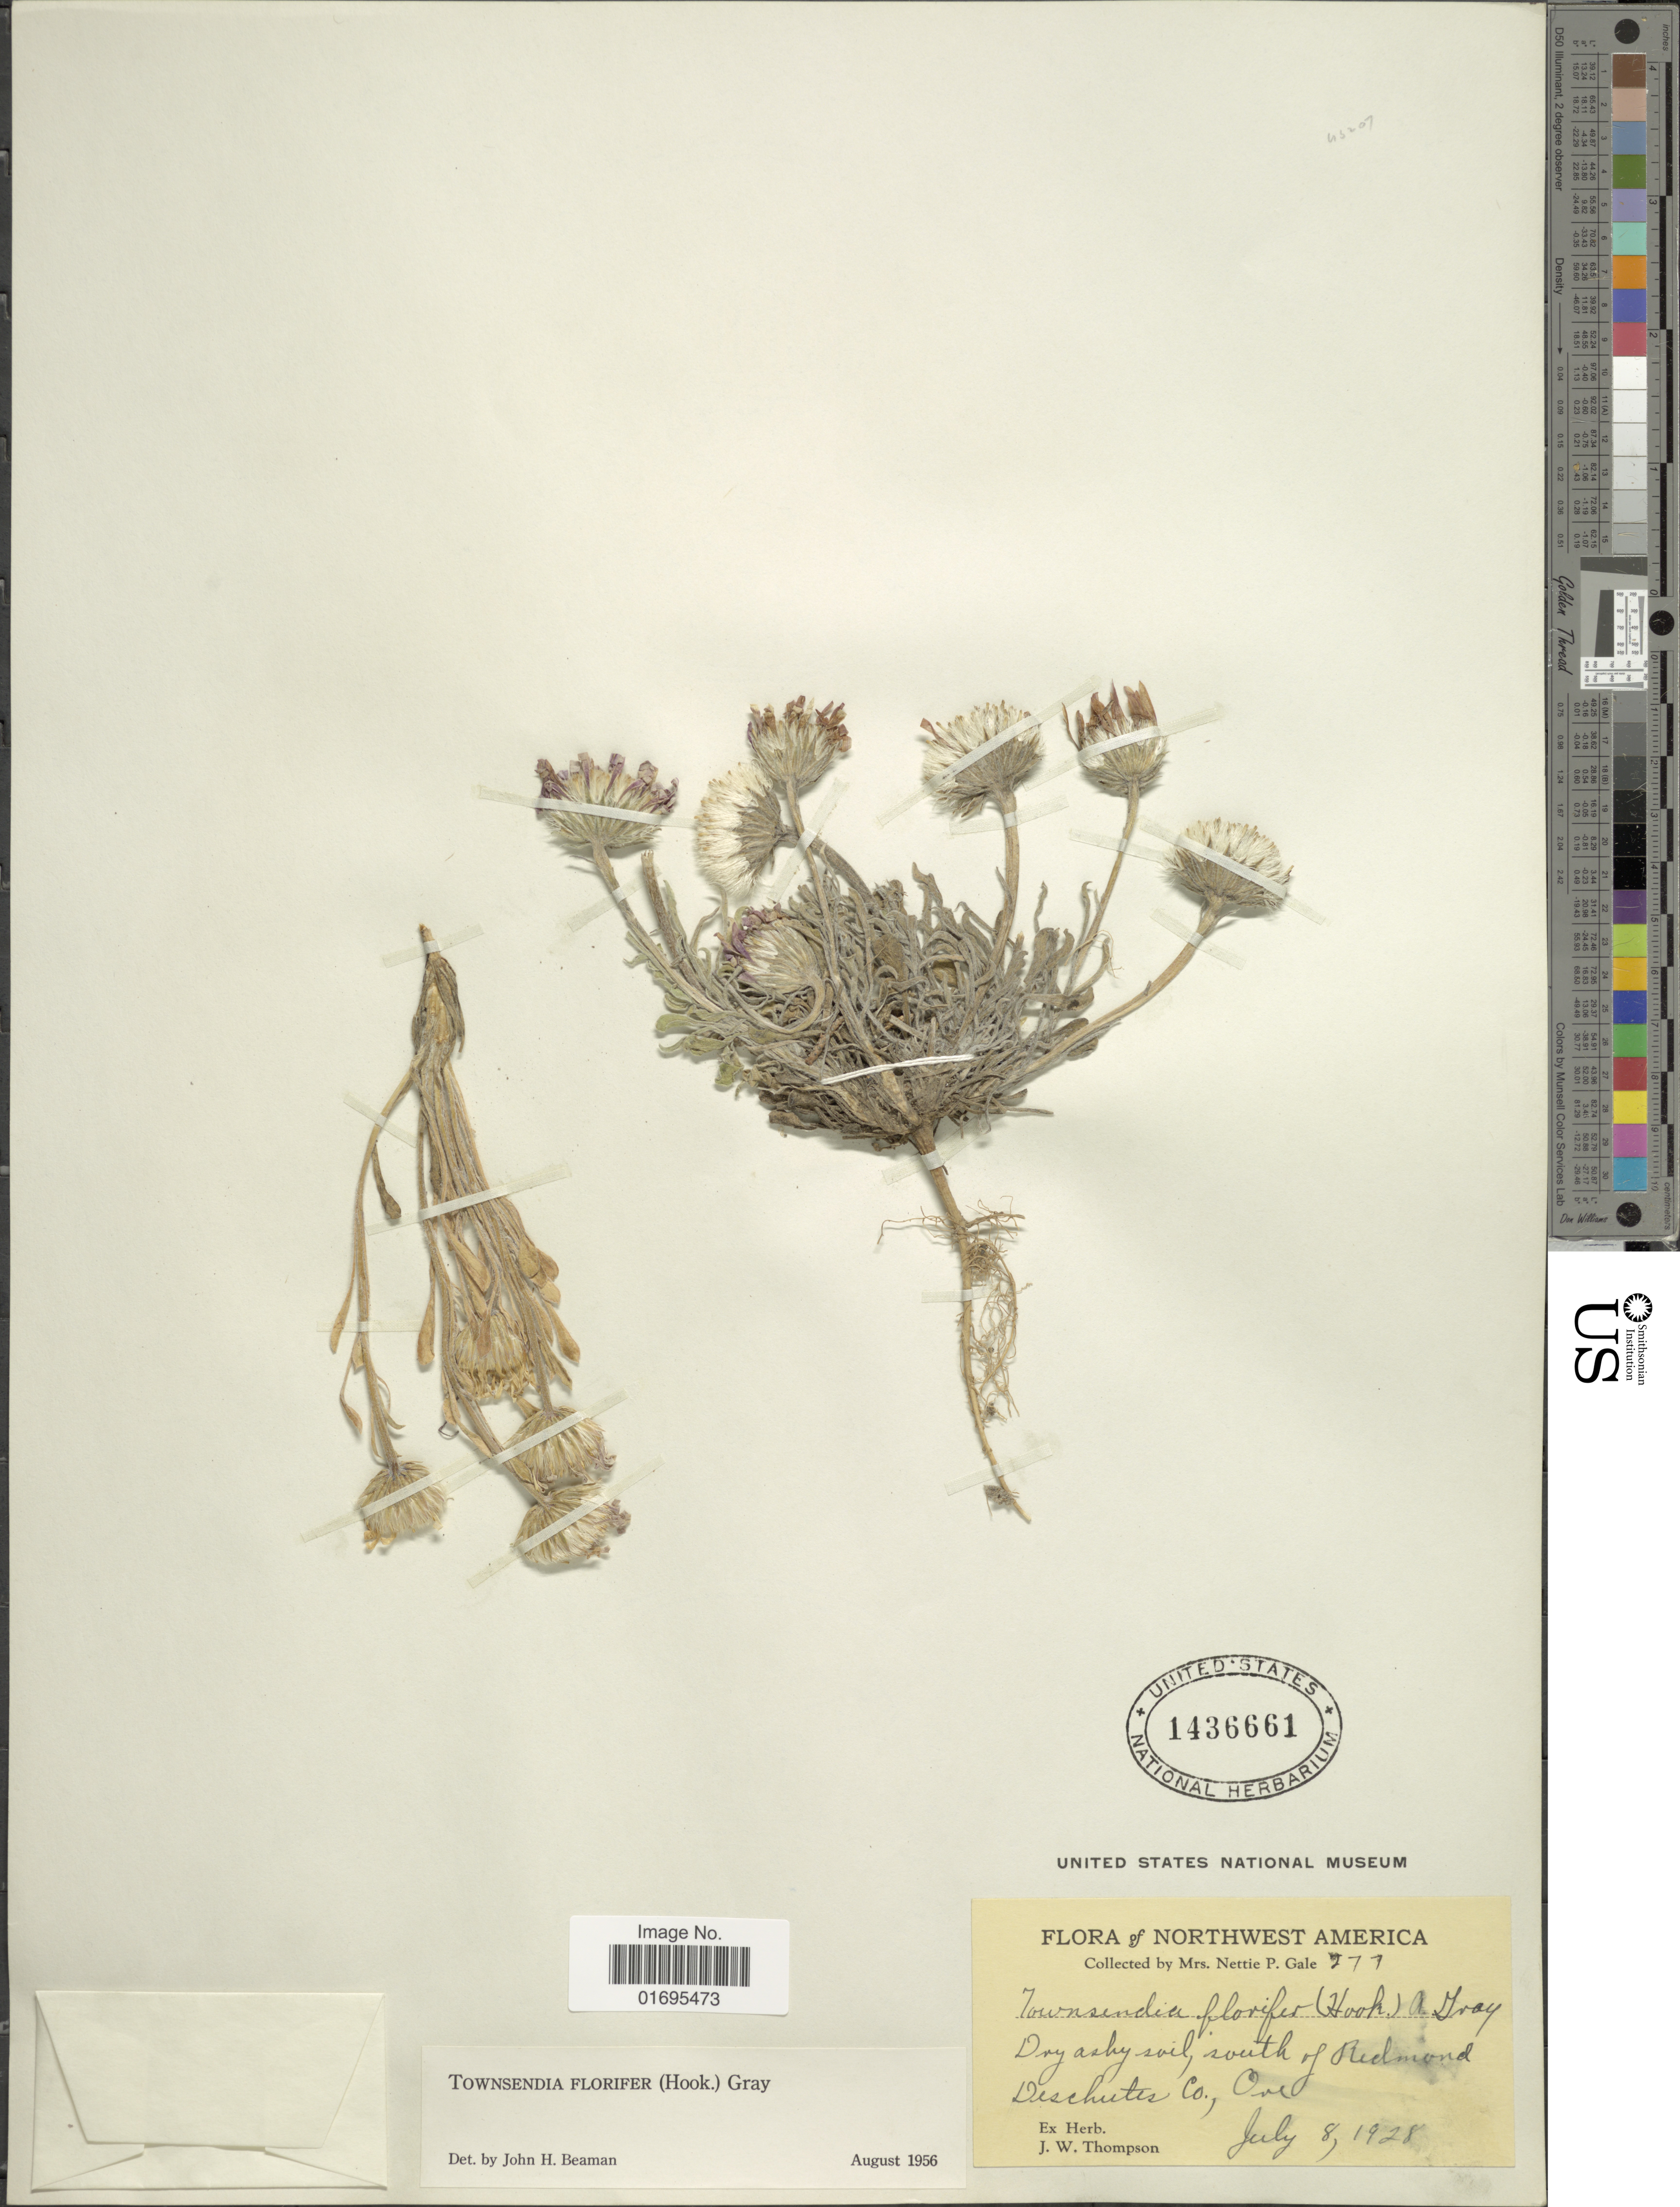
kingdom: Plantae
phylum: Tracheophyta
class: Magnoliopsida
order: Asterales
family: Asteraceae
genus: Townsendia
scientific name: Townsendia florifer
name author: (Hook.) A. Gray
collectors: N. Gale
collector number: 277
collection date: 1928-07-08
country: United States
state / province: Oregon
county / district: Deschutes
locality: Northwest America, dry ashy soil, south of Redmond Deschutes Co.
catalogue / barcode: US 1436661